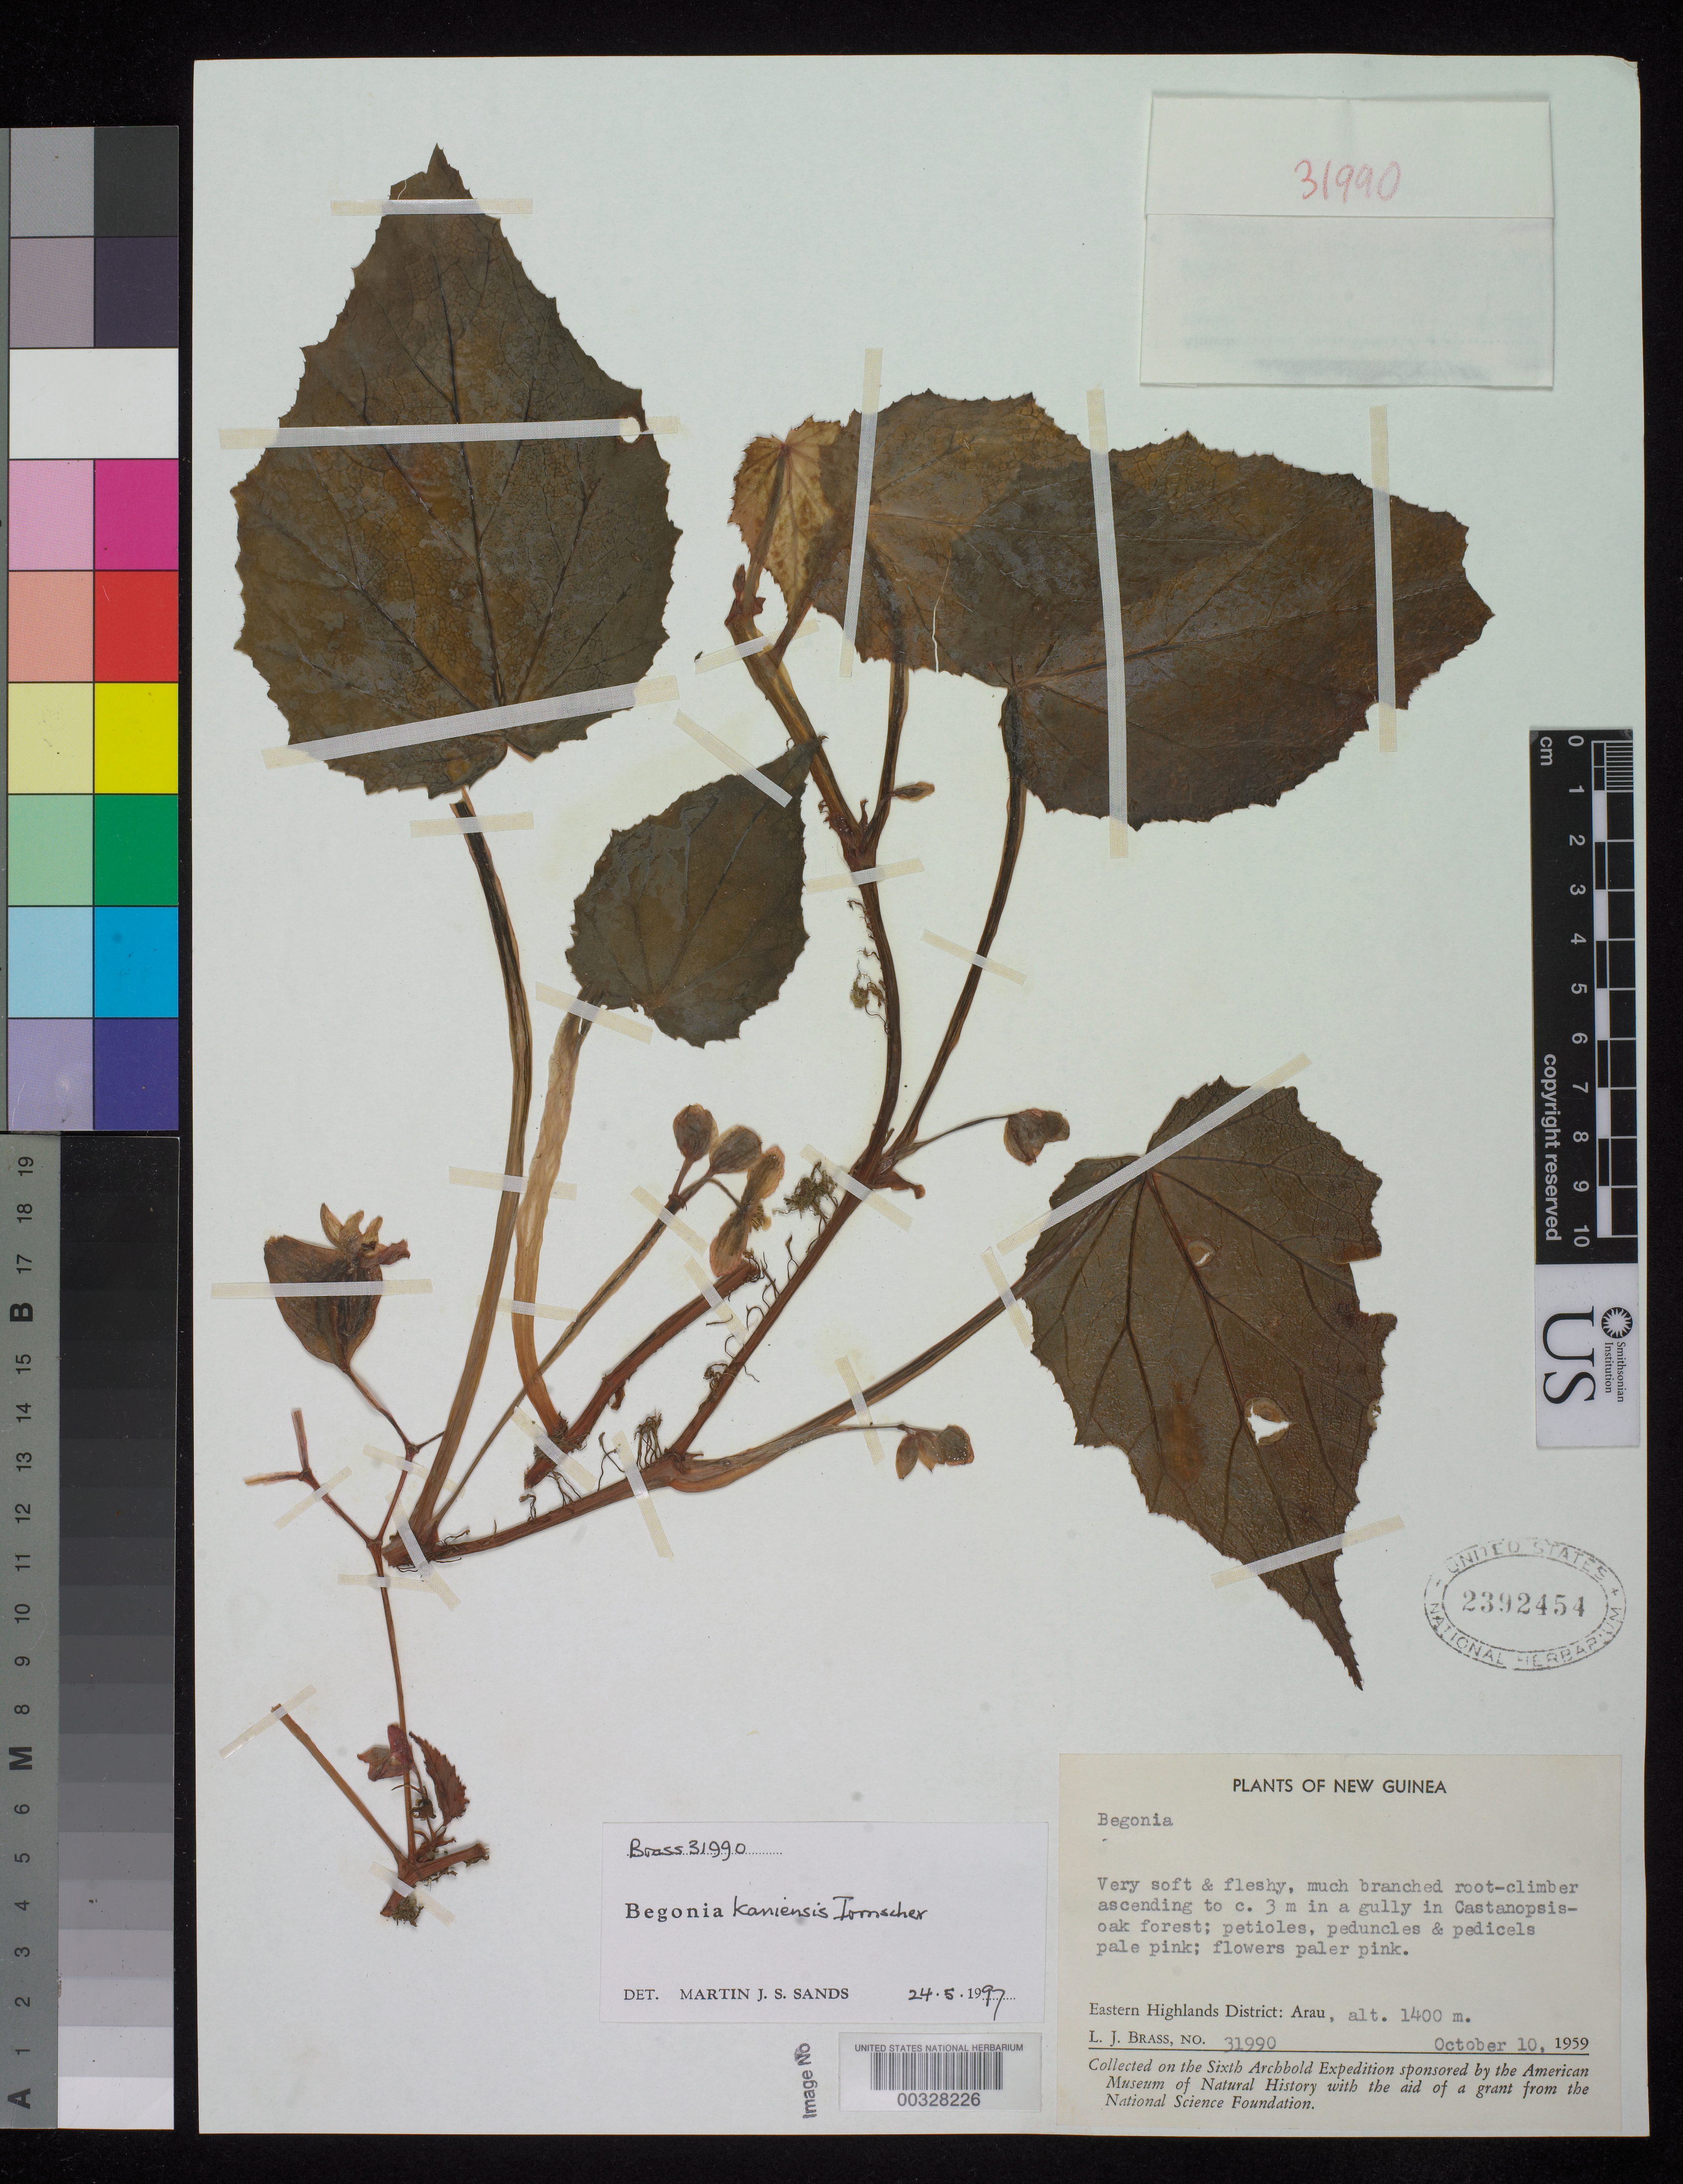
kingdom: Plantae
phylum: Tracheophyta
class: Magnoliopsida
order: Cucurbitales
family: Begoniaceae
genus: Begonia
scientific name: Begonia kaniensis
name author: Irmsch.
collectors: L. J. Brass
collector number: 31990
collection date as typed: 10 Oct 1959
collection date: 1959-10-10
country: Papua New Guinea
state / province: Eastern Highlands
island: New Guinea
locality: Arau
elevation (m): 1400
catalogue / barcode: US 2392454